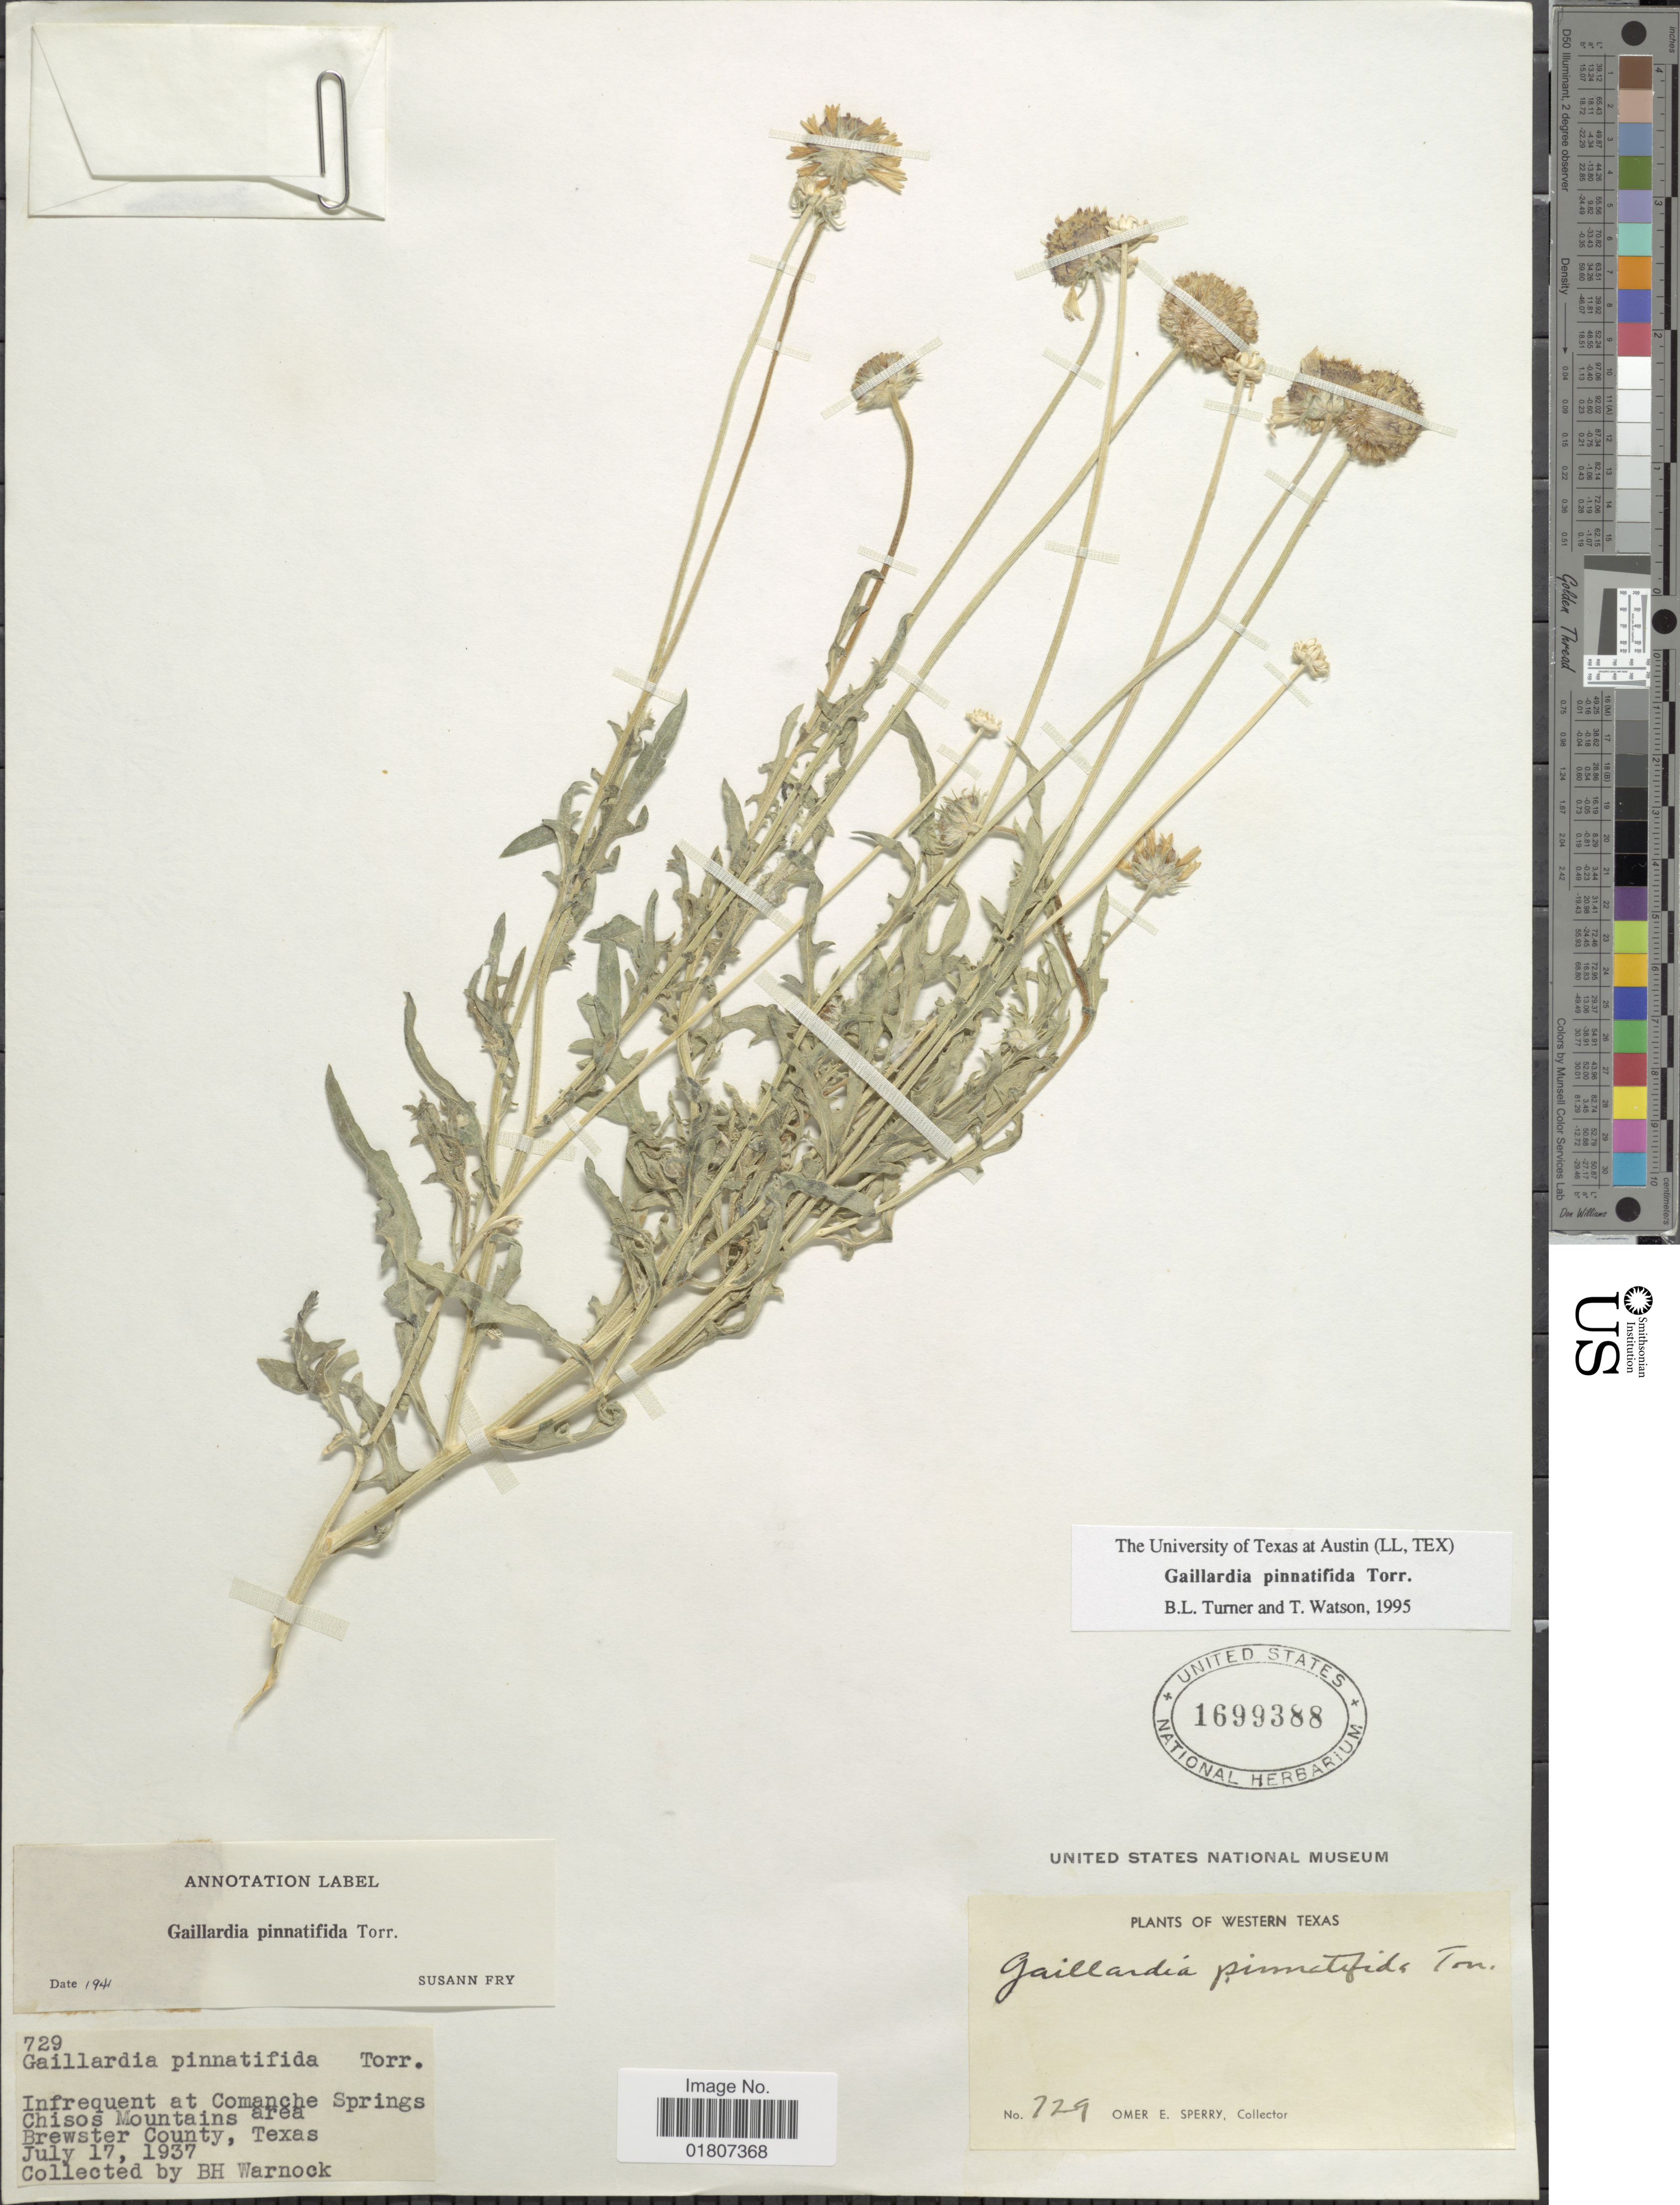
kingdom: Plantae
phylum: Tracheophyta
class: Magnoliopsida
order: Asterales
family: Asteraceae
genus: Gaillardia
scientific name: Gaillardia pinnatifida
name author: Torr.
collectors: B. H. Warnock & O. E. Sperry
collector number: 729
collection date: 1937-07-17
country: United States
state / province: Texas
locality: Western Texas. Comanche Springs. Chisos Mountains area. Brewster County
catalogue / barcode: US 1699388